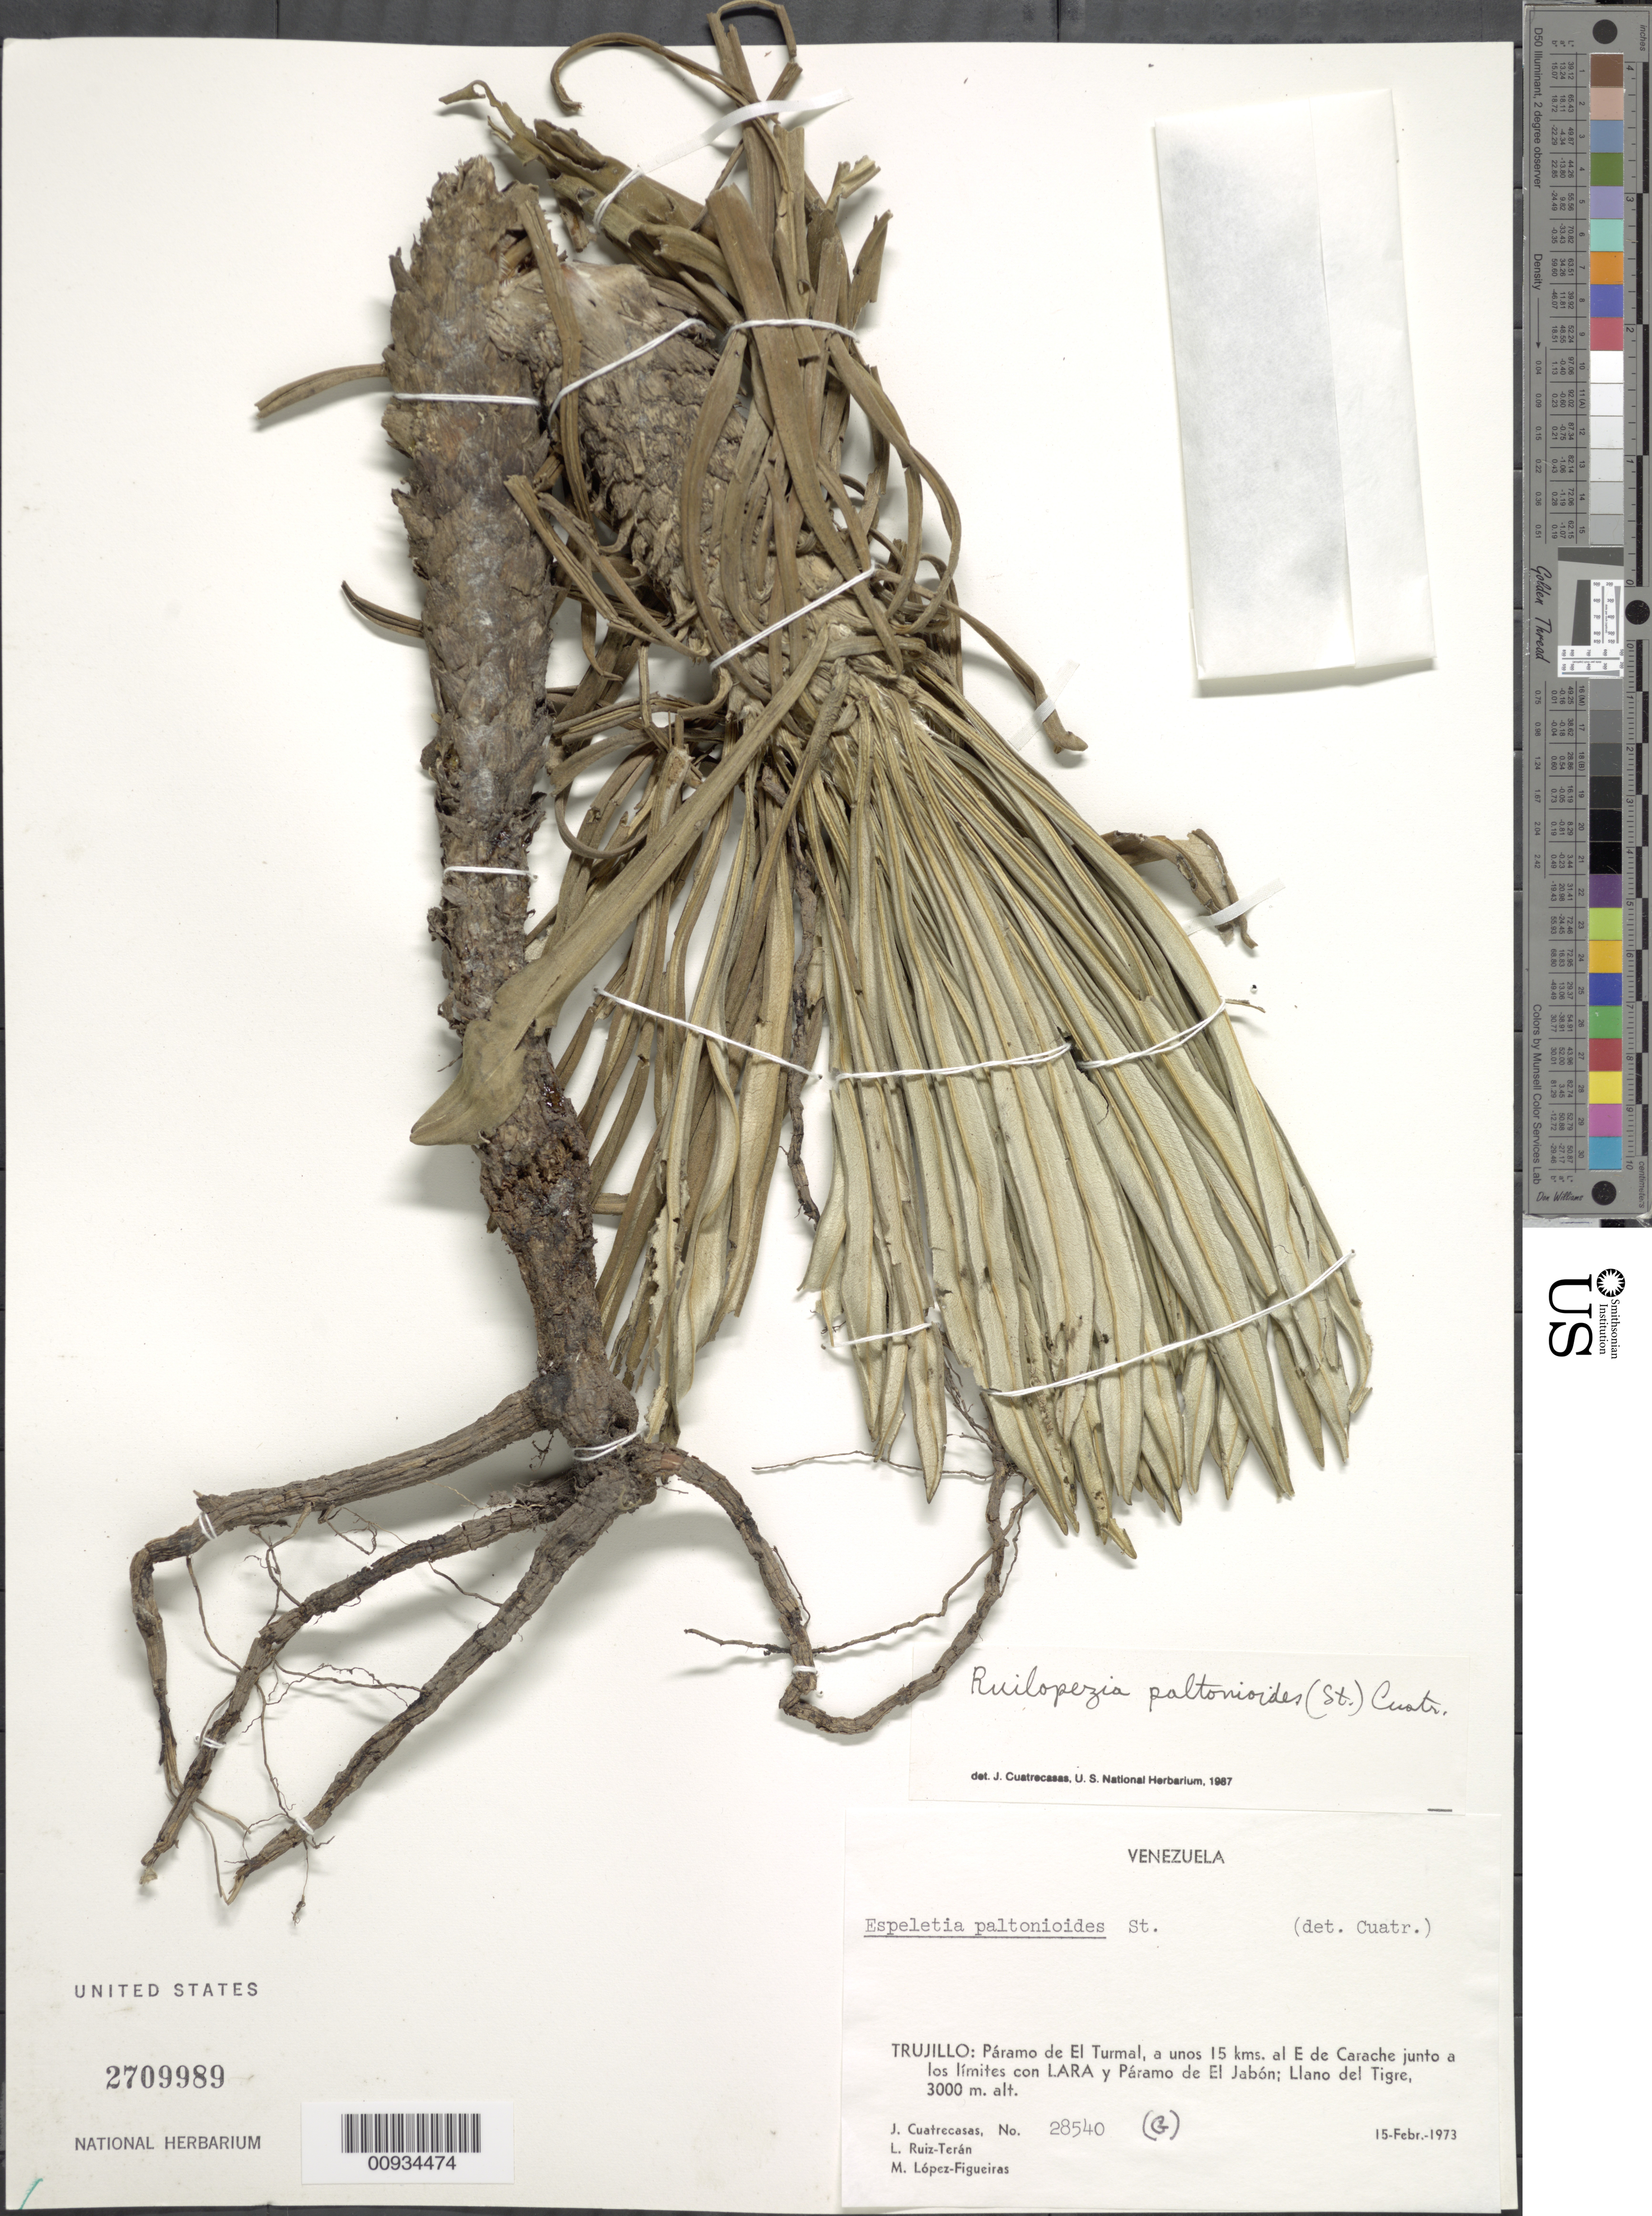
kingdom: Plantae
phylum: Tracheophyta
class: Magnoliopsida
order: Asterales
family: Asteraceae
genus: Ruilopezia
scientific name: Ruilopezia paltonioides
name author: (Standl.) Cuatrec.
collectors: J. Cuatrecasas, L. E. Ruíz-Terán & M. López Figueiras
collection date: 1973-02-15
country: Venezuela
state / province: Trujillo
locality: Páramo de El Turmal. A unos 15 kms. al E de Carache junto a los límites con Lara y Páramo de El Jabón; Llano del Tigre.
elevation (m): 3000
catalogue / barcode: US 2709989